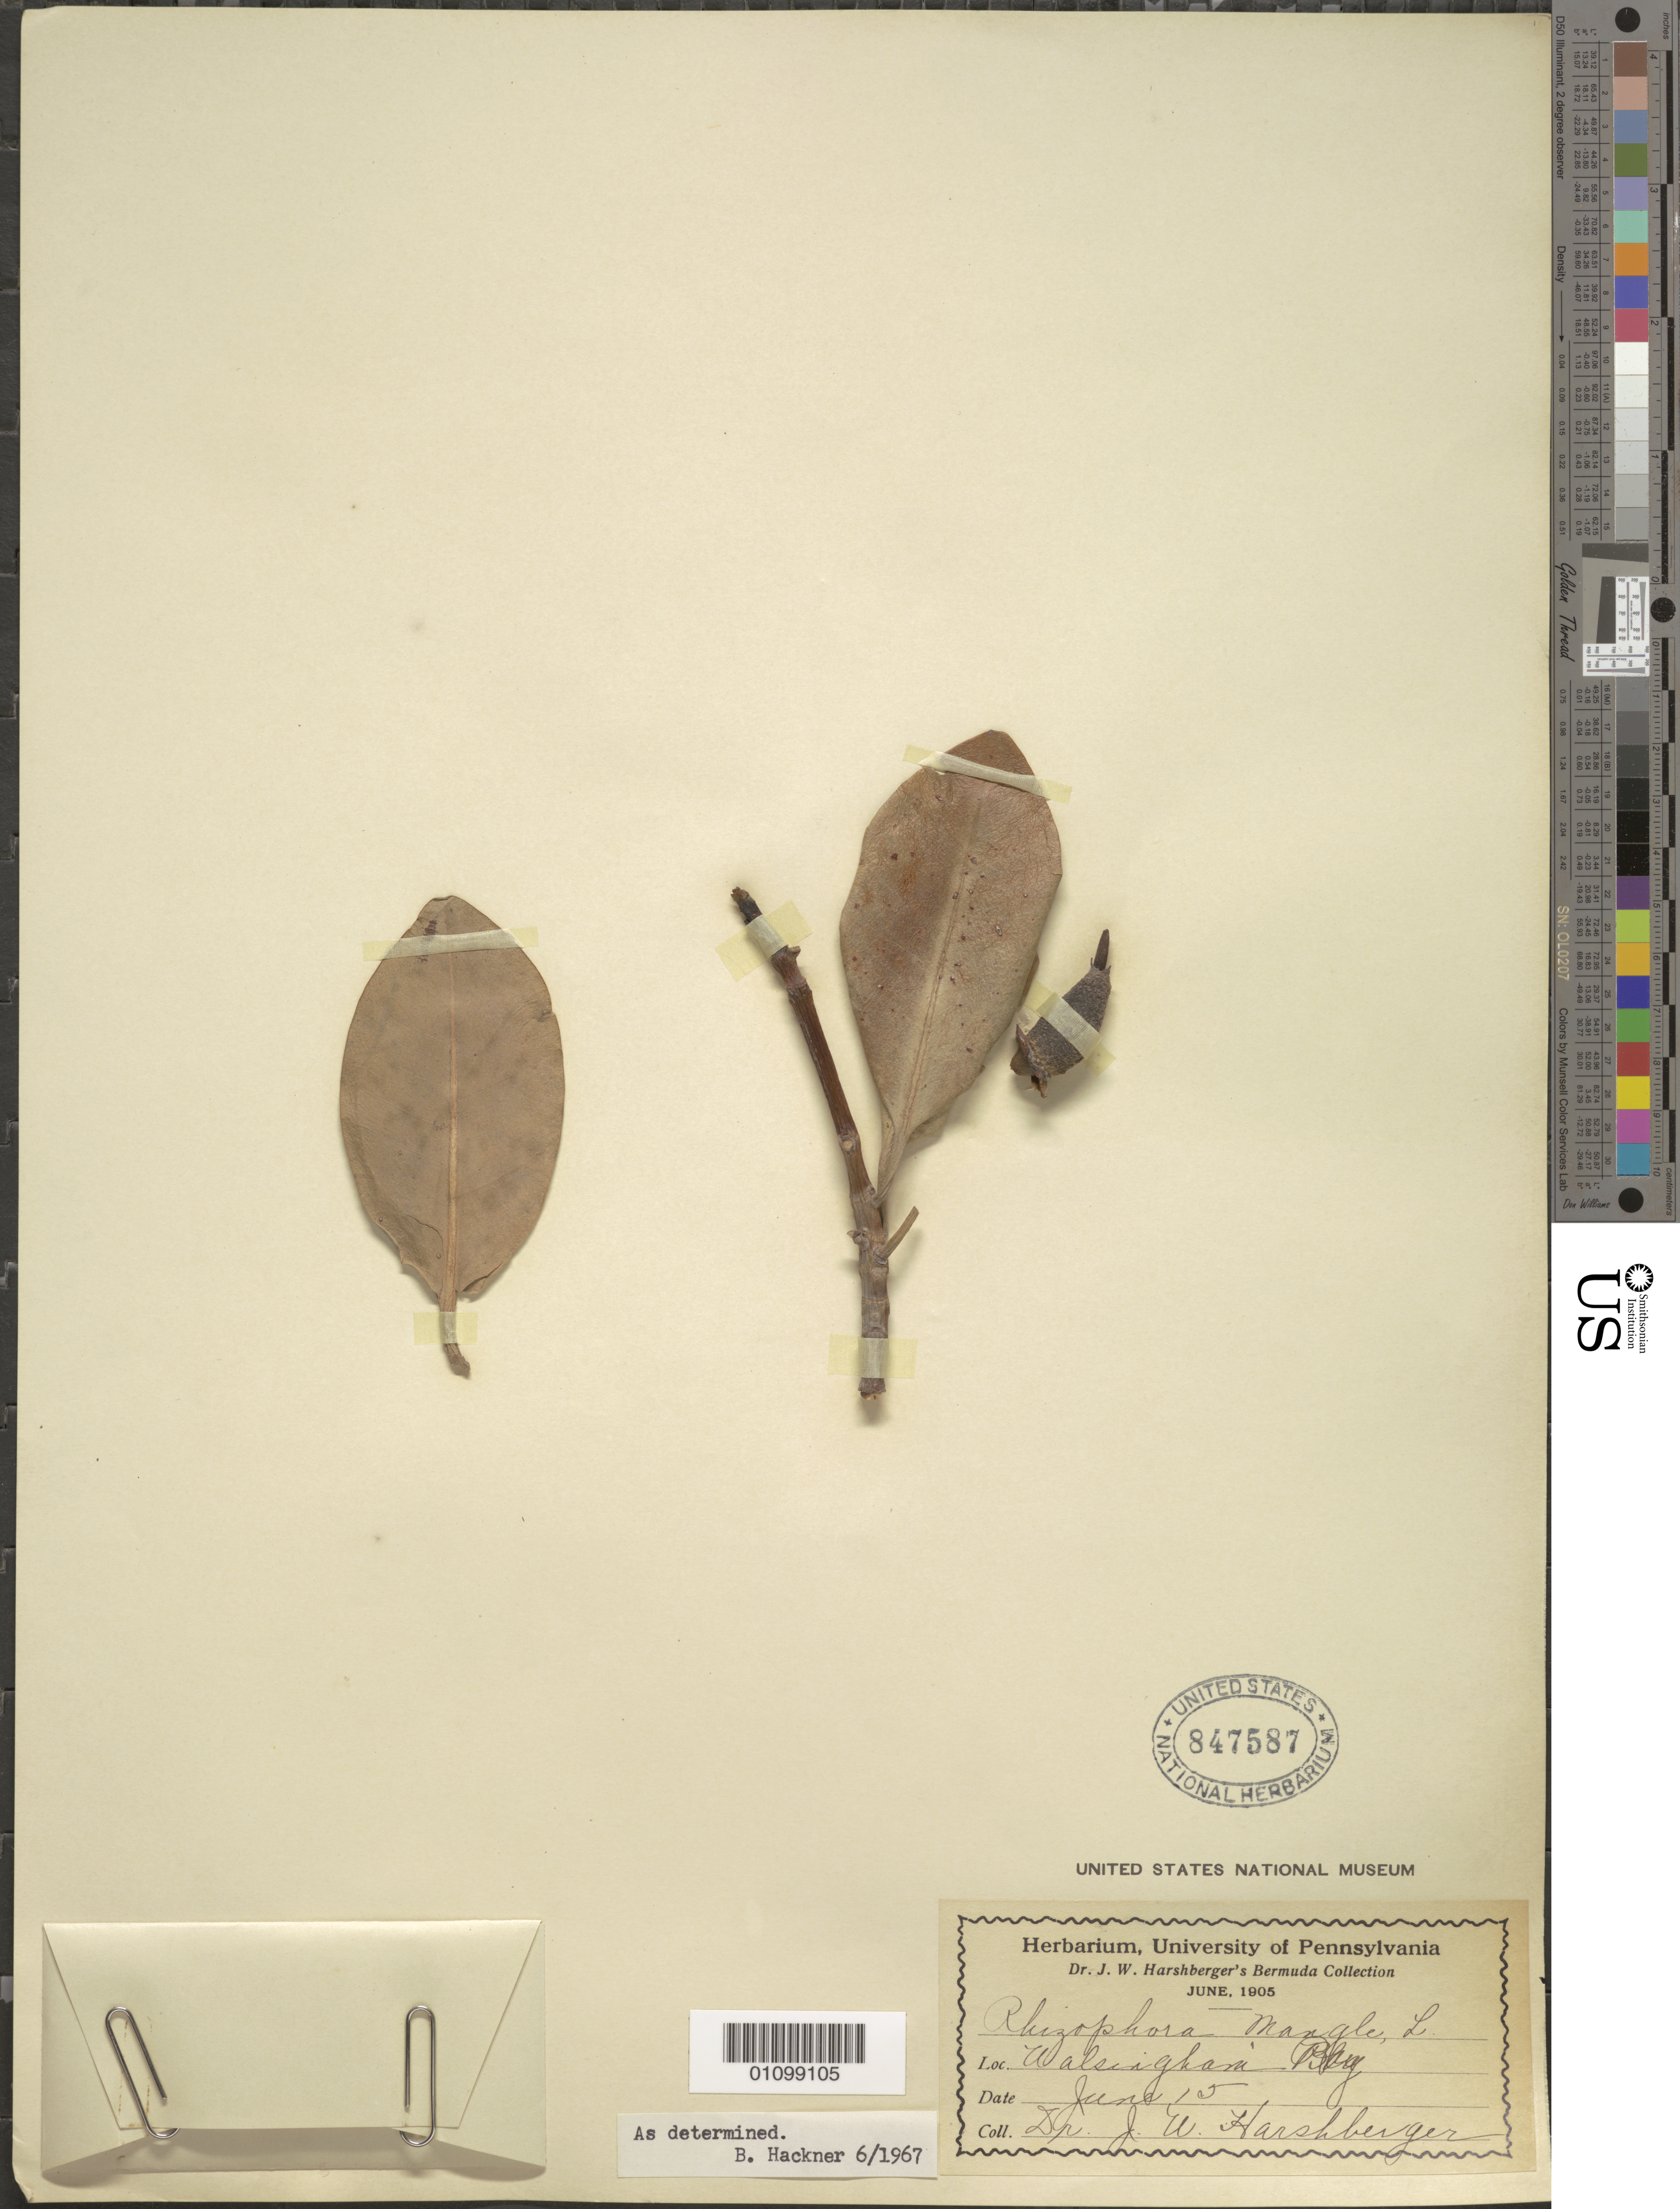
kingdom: Plantae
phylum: Tracheophyta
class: Magnoliopsida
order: Malpighiales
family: Rhizophoraceae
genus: Rhizophora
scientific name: Rhizophora mangle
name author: L.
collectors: J. A. Harshberger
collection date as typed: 15 Jun 1905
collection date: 1905-06-15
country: Bermuda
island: Bermuda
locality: Walsingham.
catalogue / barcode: US 847587